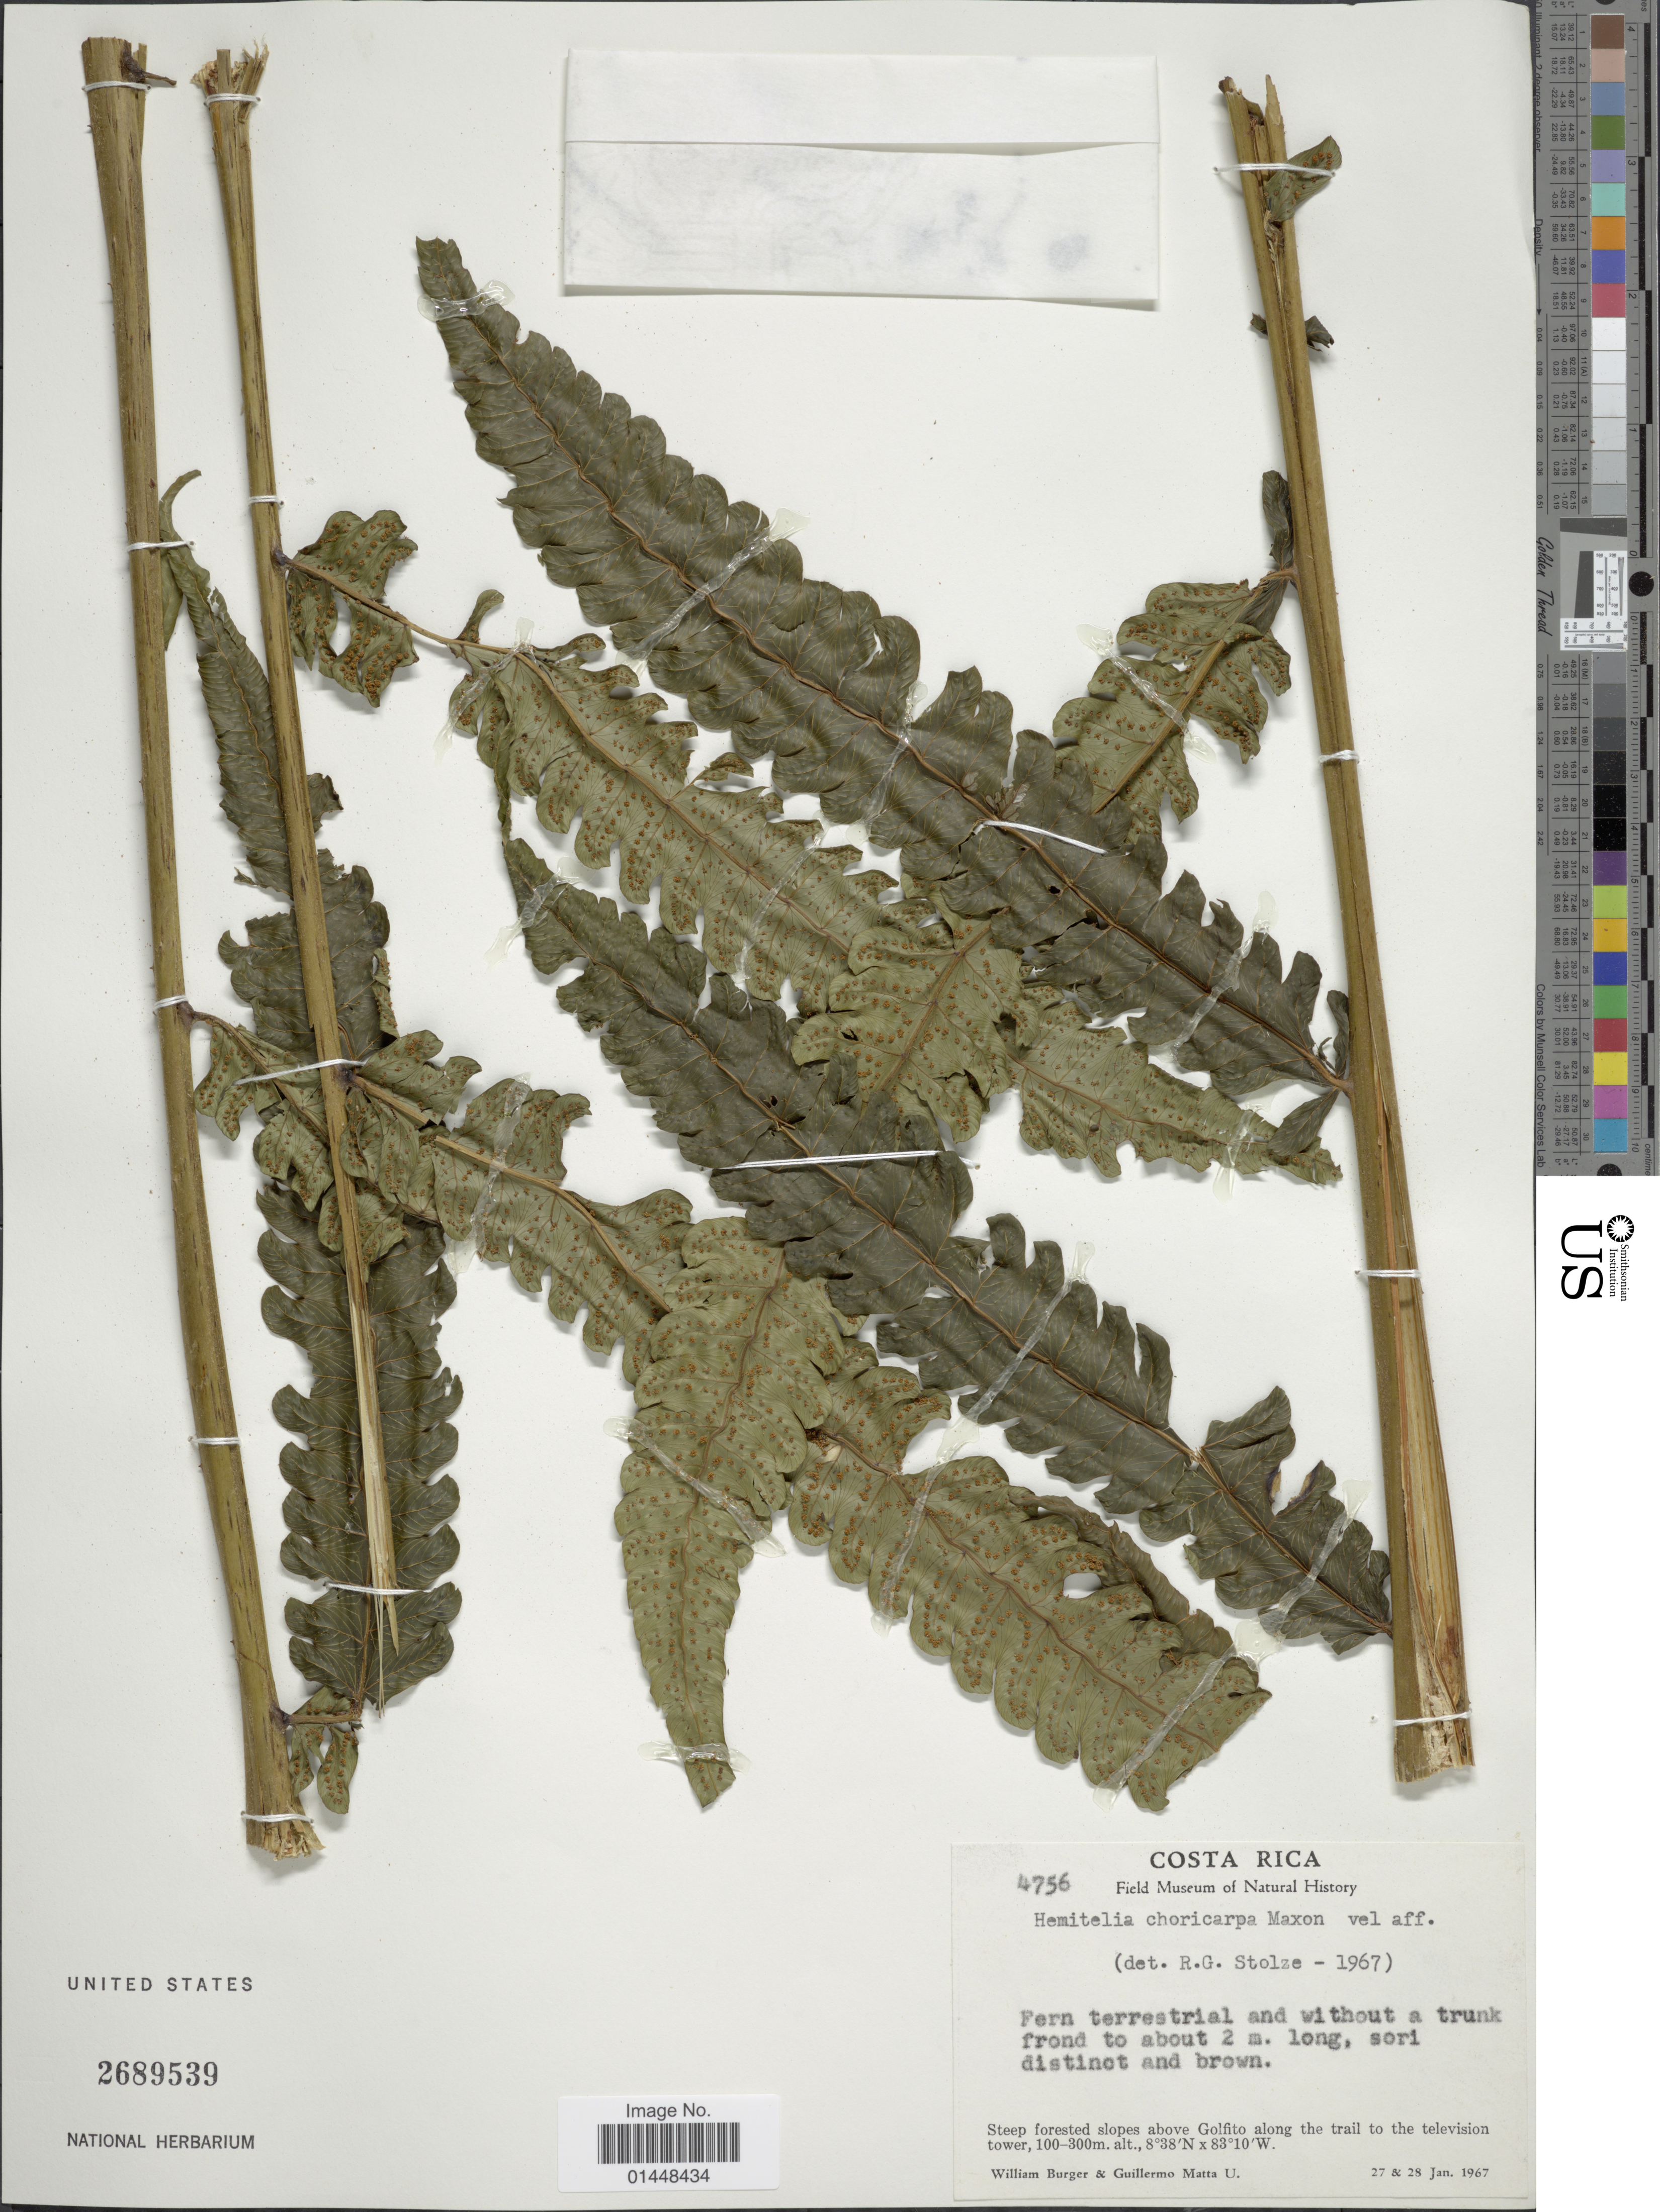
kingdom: Plantae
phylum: Tracheophyta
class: Polypodiopsida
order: Cyatheales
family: Cyatheaceae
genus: Cyathea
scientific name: Cyathea choricarpa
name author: (Maxon) Domin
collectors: W. Burger & G. Matta U.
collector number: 4756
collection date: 1967-01-27/1967-01-28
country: Costa Rica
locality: Above Golfita along trail to the television tower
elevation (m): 100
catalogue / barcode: US 2689539